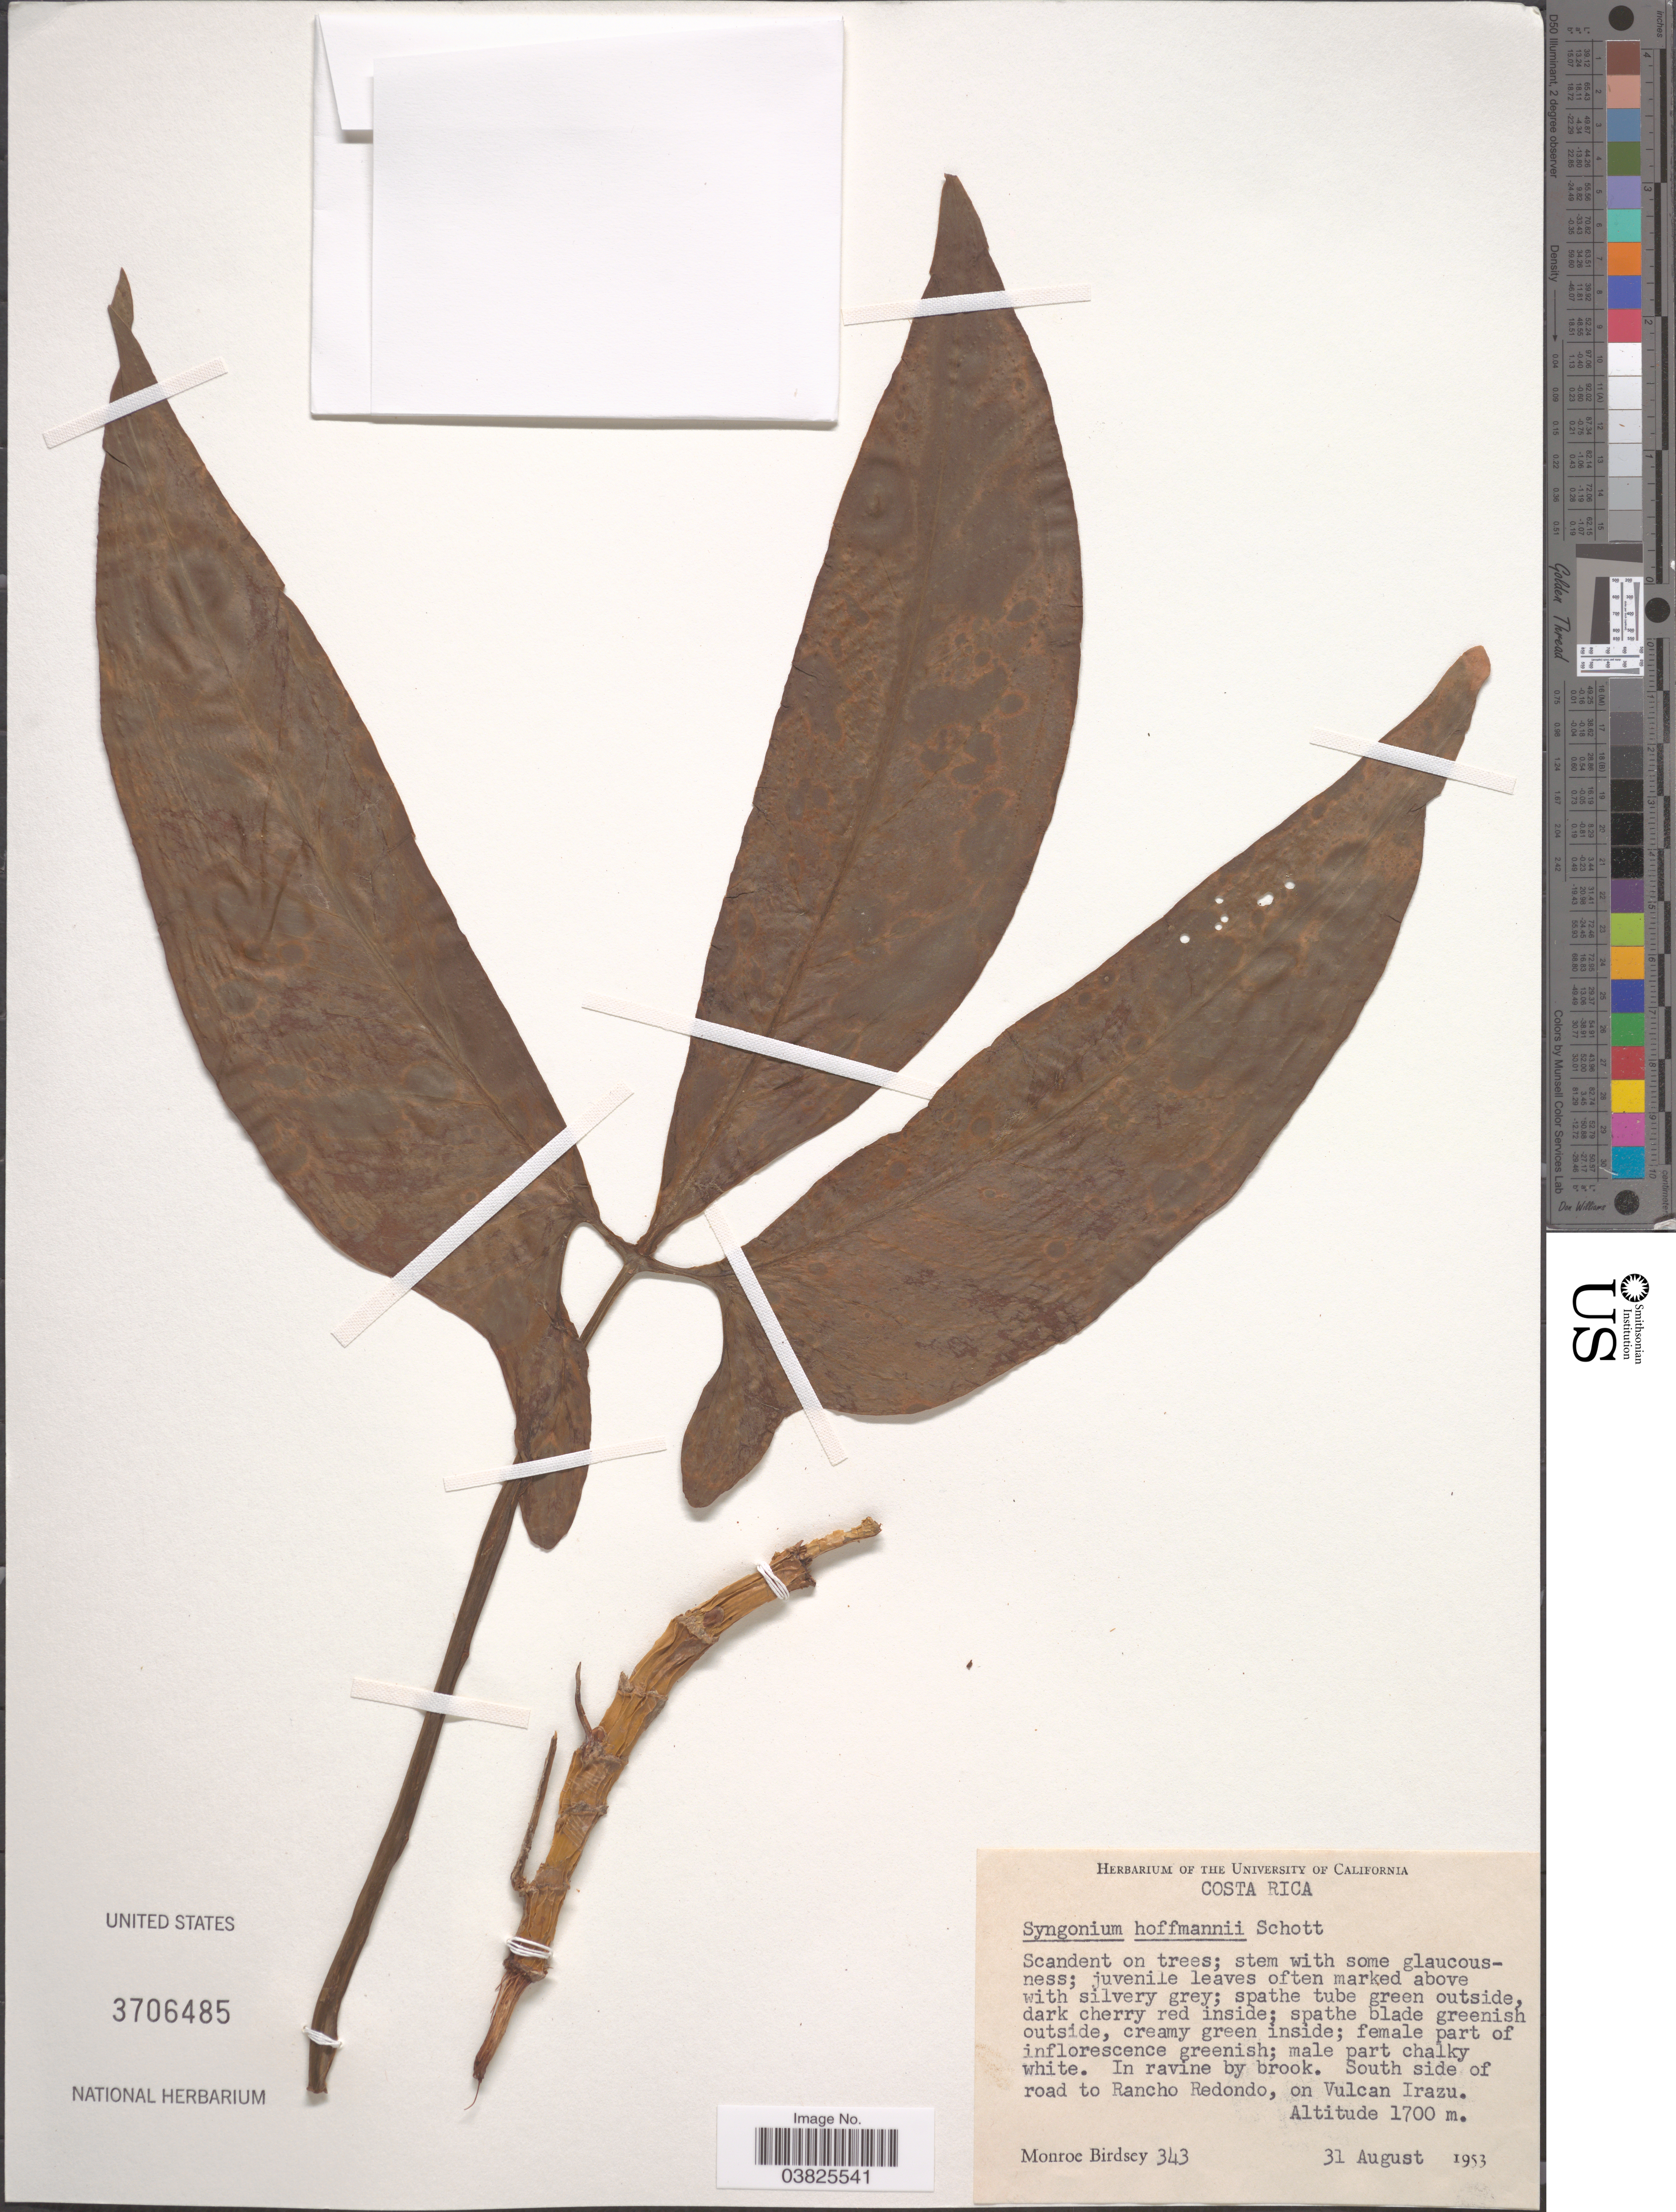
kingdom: Plantae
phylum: Tracheophyta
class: Liliopsida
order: Alismatales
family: Araceae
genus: Syngonium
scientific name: Syngonium hoffmannii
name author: Schott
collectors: M. Birdsey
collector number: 343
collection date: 1953-08-31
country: Costa Rica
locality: South side of road to Rancho Redondo, in Vulcan Irazu.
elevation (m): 1700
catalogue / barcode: US 3706485